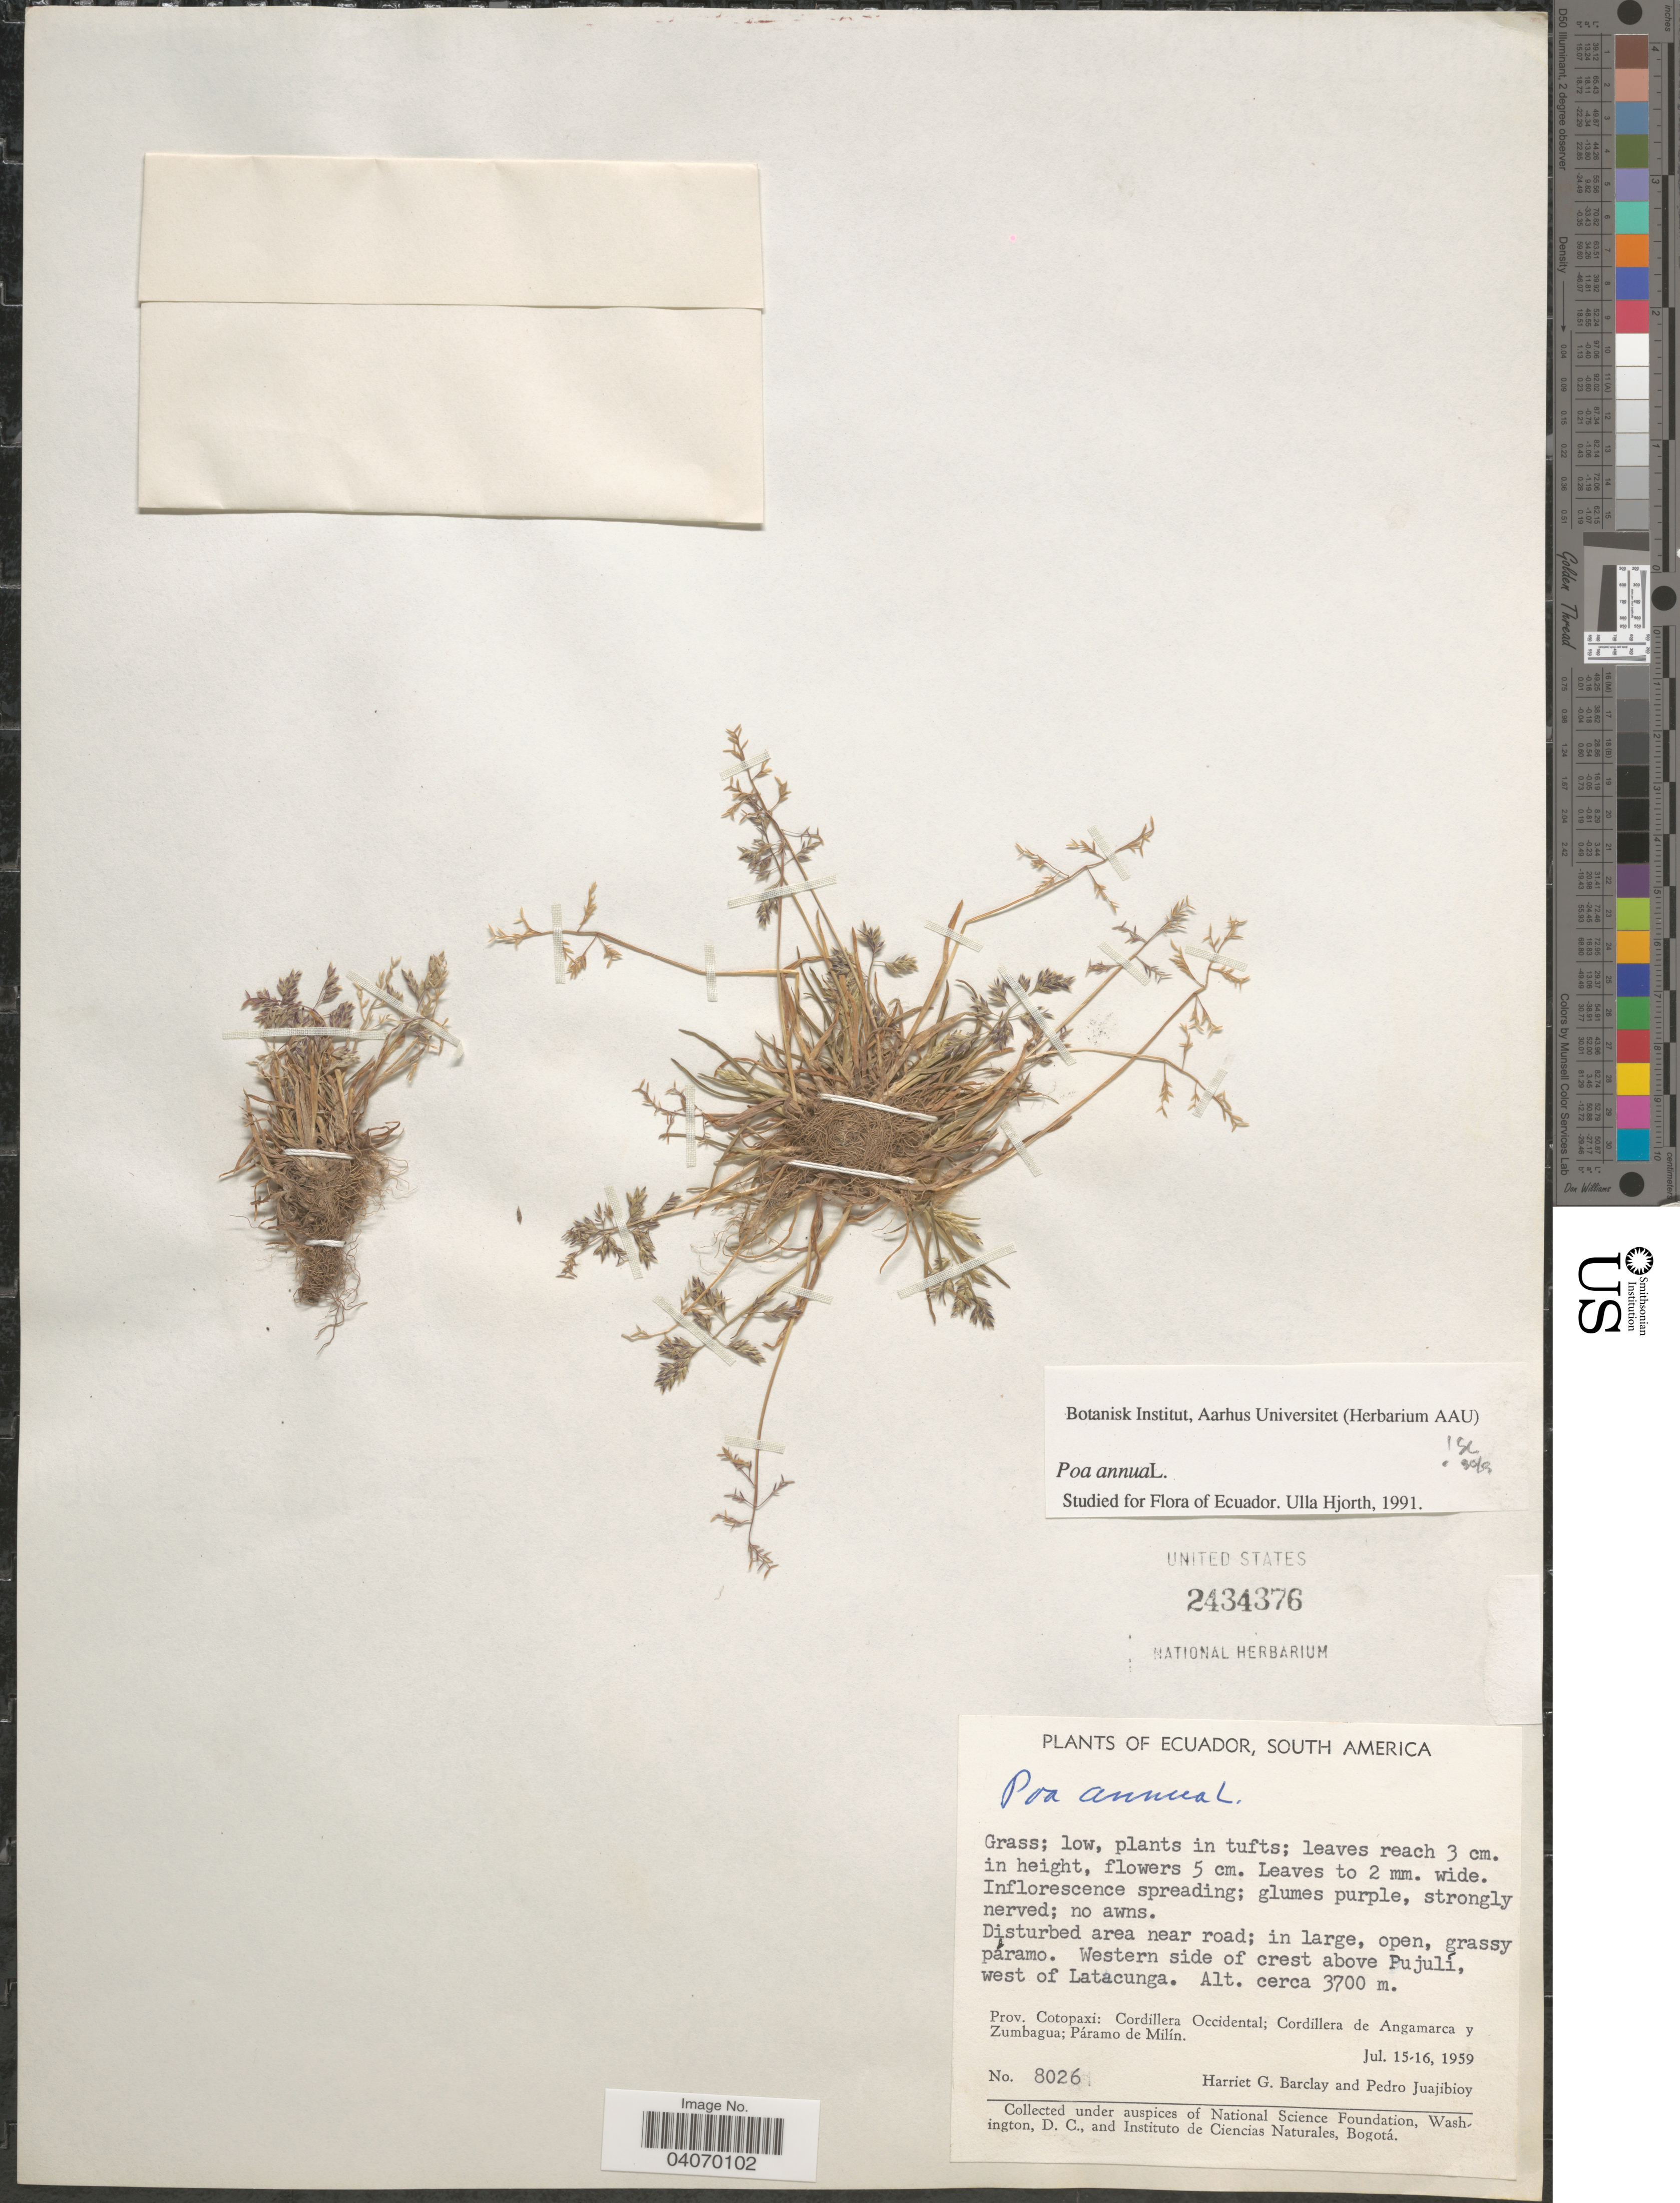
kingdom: Plantae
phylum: Tracheophyta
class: Liliopsida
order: Poales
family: Poaceae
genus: Poa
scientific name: Poa annua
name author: L.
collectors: H. G. Barclay & P. Juajibioy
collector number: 8026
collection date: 1959-07-15/1959-07-16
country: Ecuador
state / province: Cotopaxi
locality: Western side of crest above Pujulí, west of Latacunga. Cordillera Occidental; Cordillera de Angamarca y Zumbagua, Páramo de Milín.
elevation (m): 3700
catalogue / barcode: US 2434376